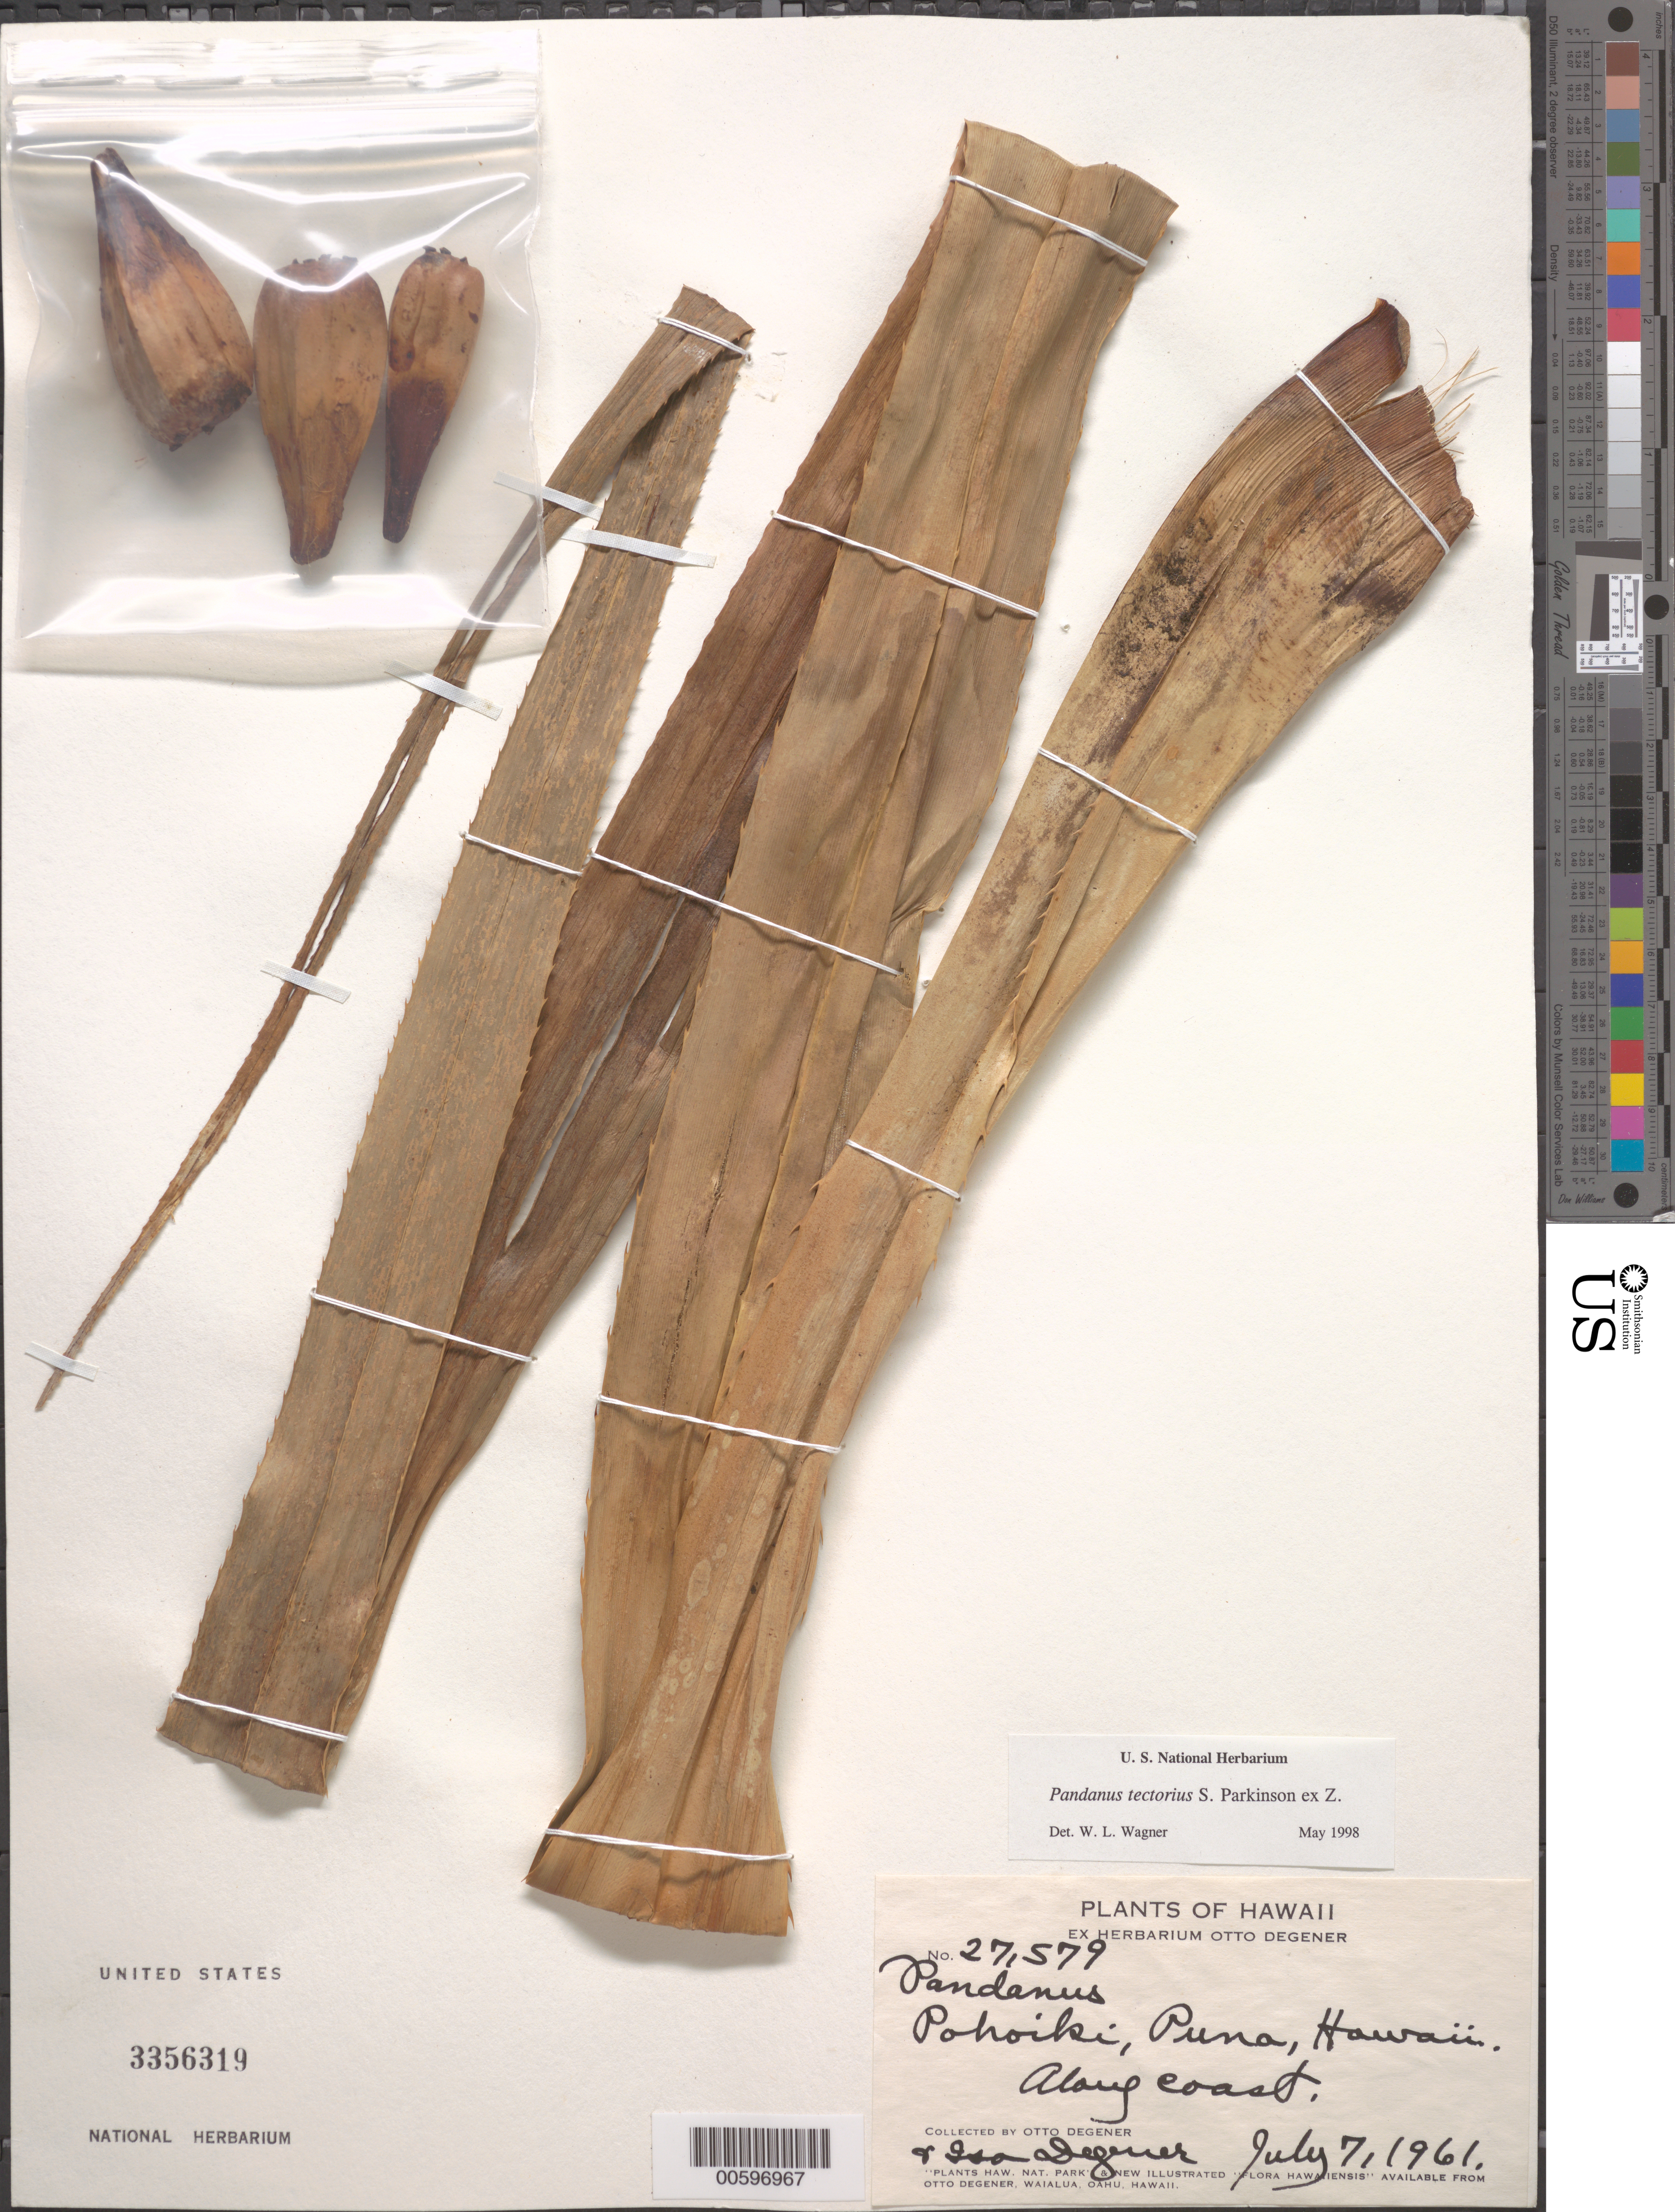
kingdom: Plantae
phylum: Tracheophyta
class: Liliopsida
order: Pandanales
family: Pandanaceae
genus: Pandanus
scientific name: Pandanus tectorius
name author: Parkinson ex DuRoi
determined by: Wagner, W. L., (BOT), Smithsonian Institution - National Museum of Natural History (UNITED STATES)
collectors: O. Degener & I. Degener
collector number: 27579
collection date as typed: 7 Jul 1961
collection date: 1961-07-07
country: United States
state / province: Hawaii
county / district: Hawaii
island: Hawaii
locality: Pohoiki, Puna.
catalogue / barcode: US 3356319